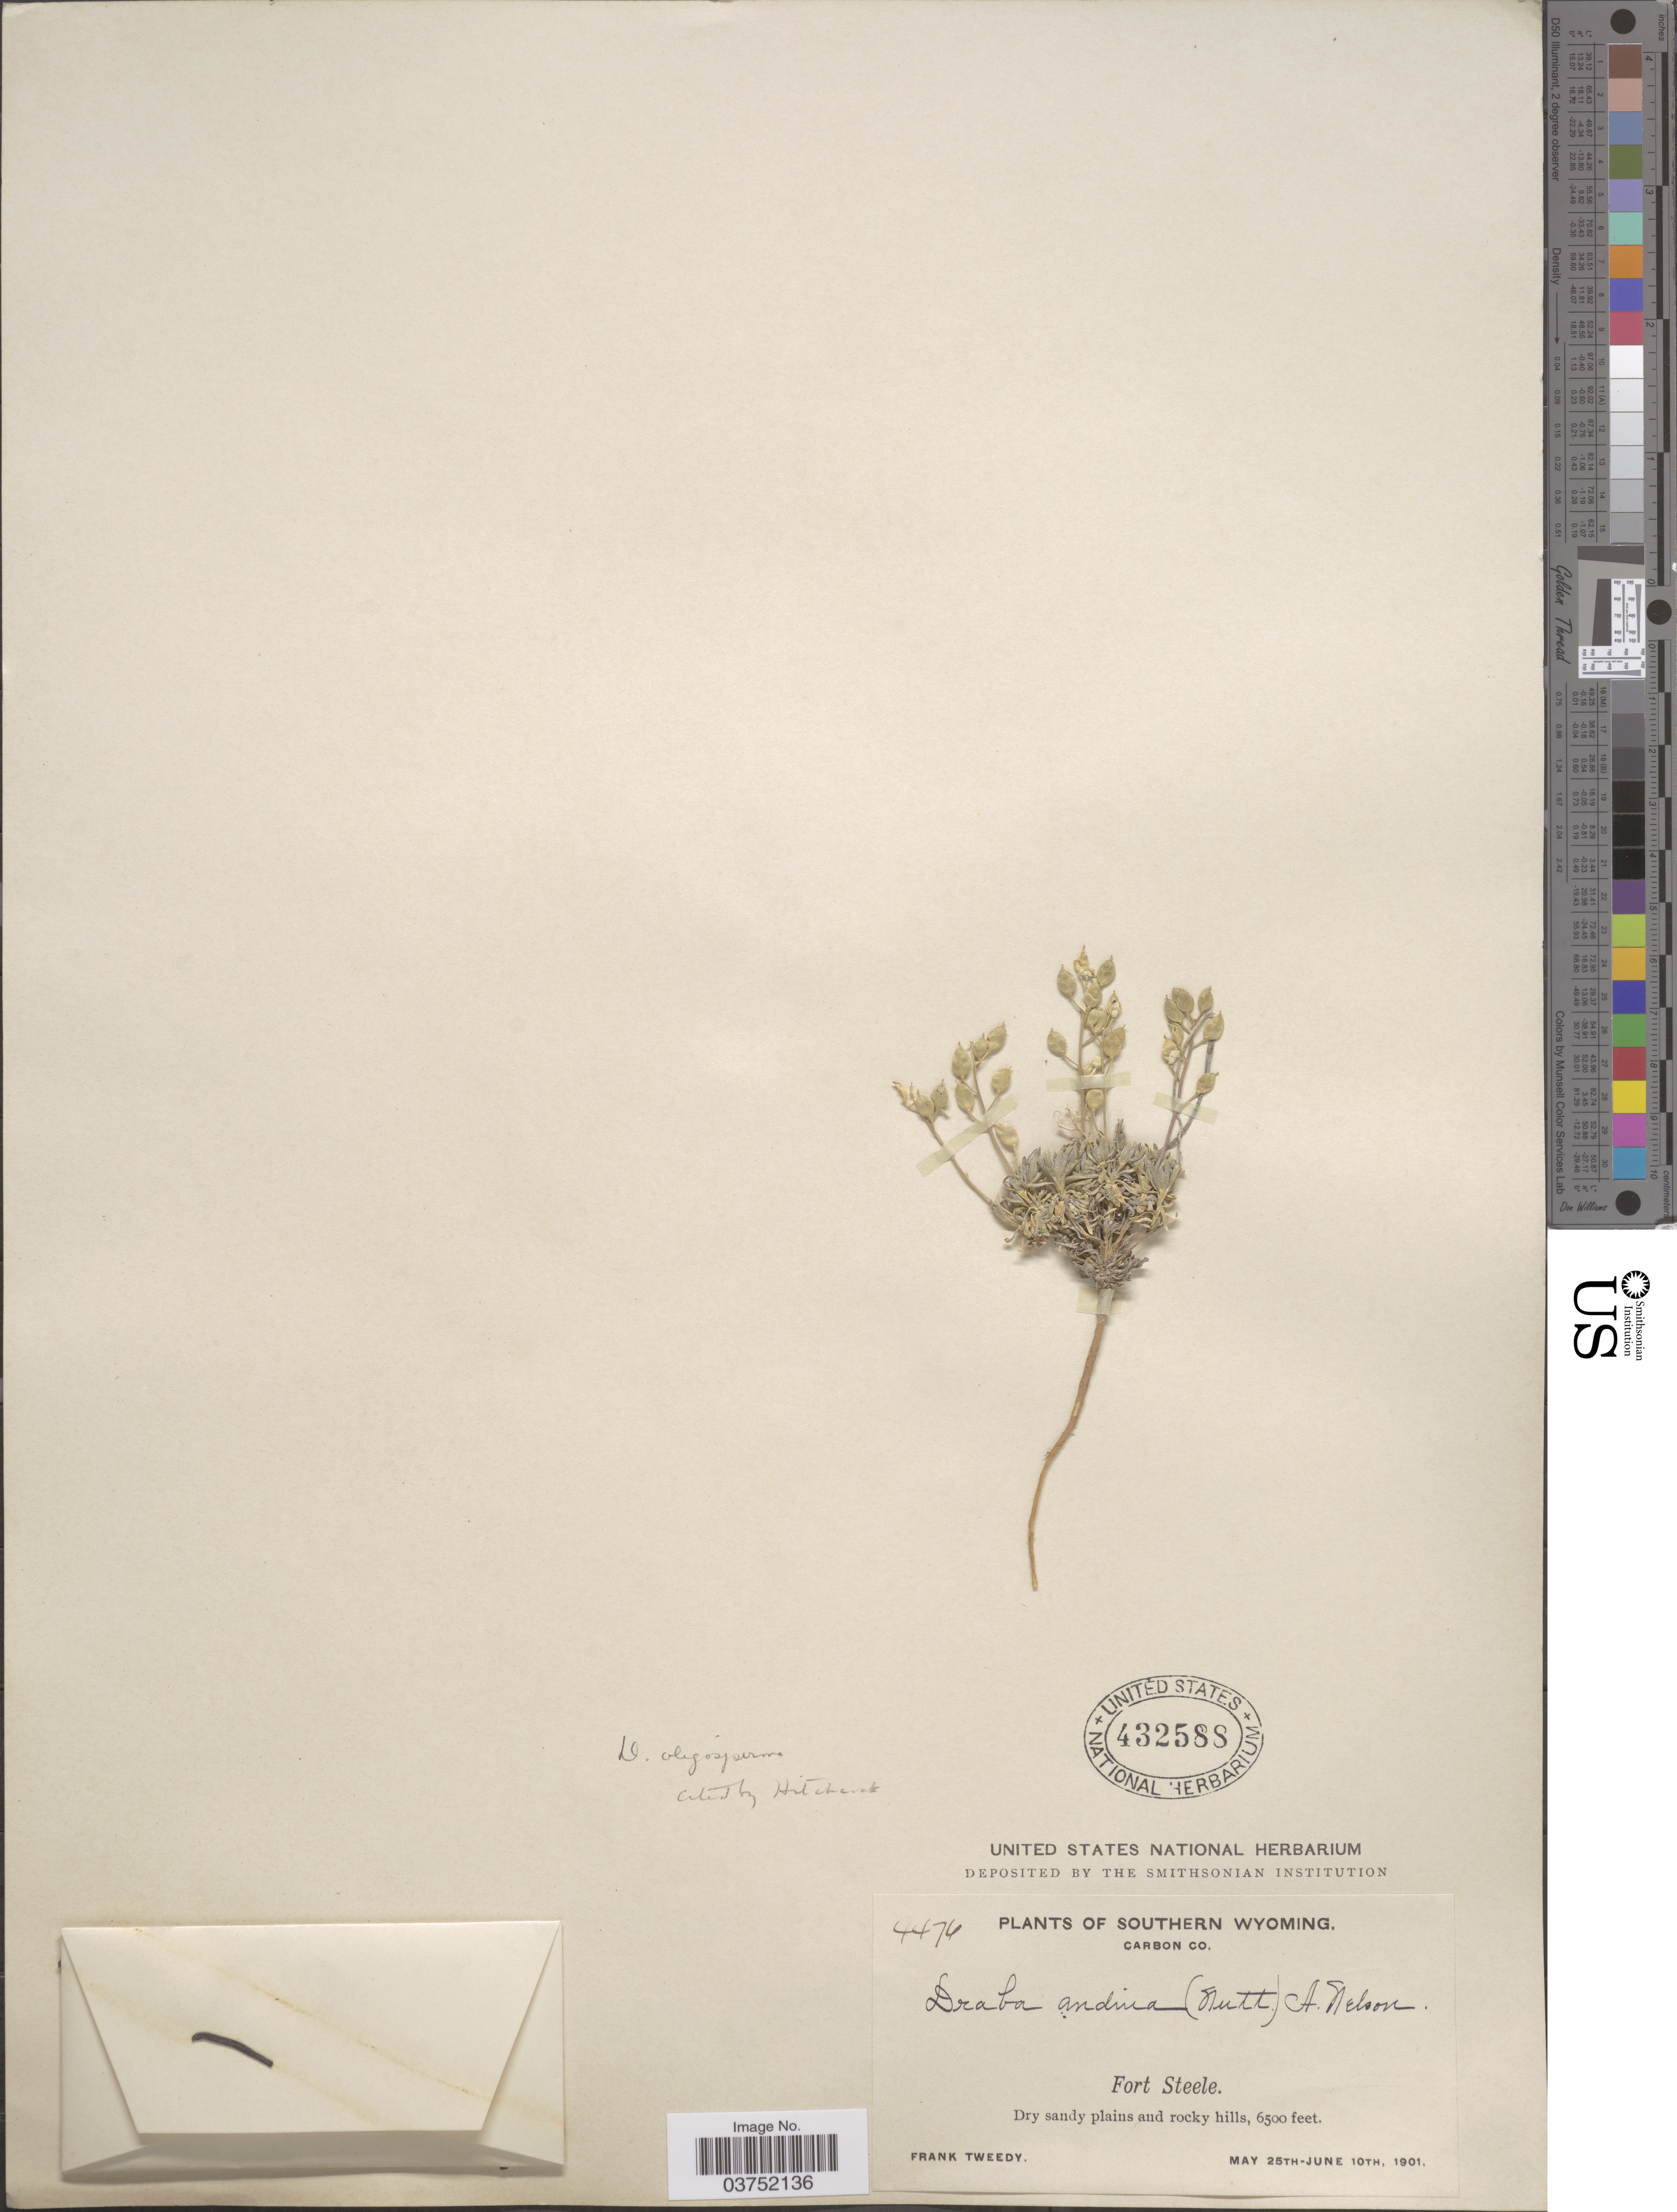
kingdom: Plantae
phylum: Tracheophyta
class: Magnoliopsida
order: Brassicales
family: Brassicaceae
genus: Draba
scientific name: Draba oligosperma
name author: Hook.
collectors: F. Tweedy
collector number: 4474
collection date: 1901-05-25/1901-06-10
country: United States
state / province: Wyoming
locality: Southern Wyoming. Carbon Co. Fort Steele. Dry sandy plains and rocky hills.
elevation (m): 1981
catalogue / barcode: US 432588